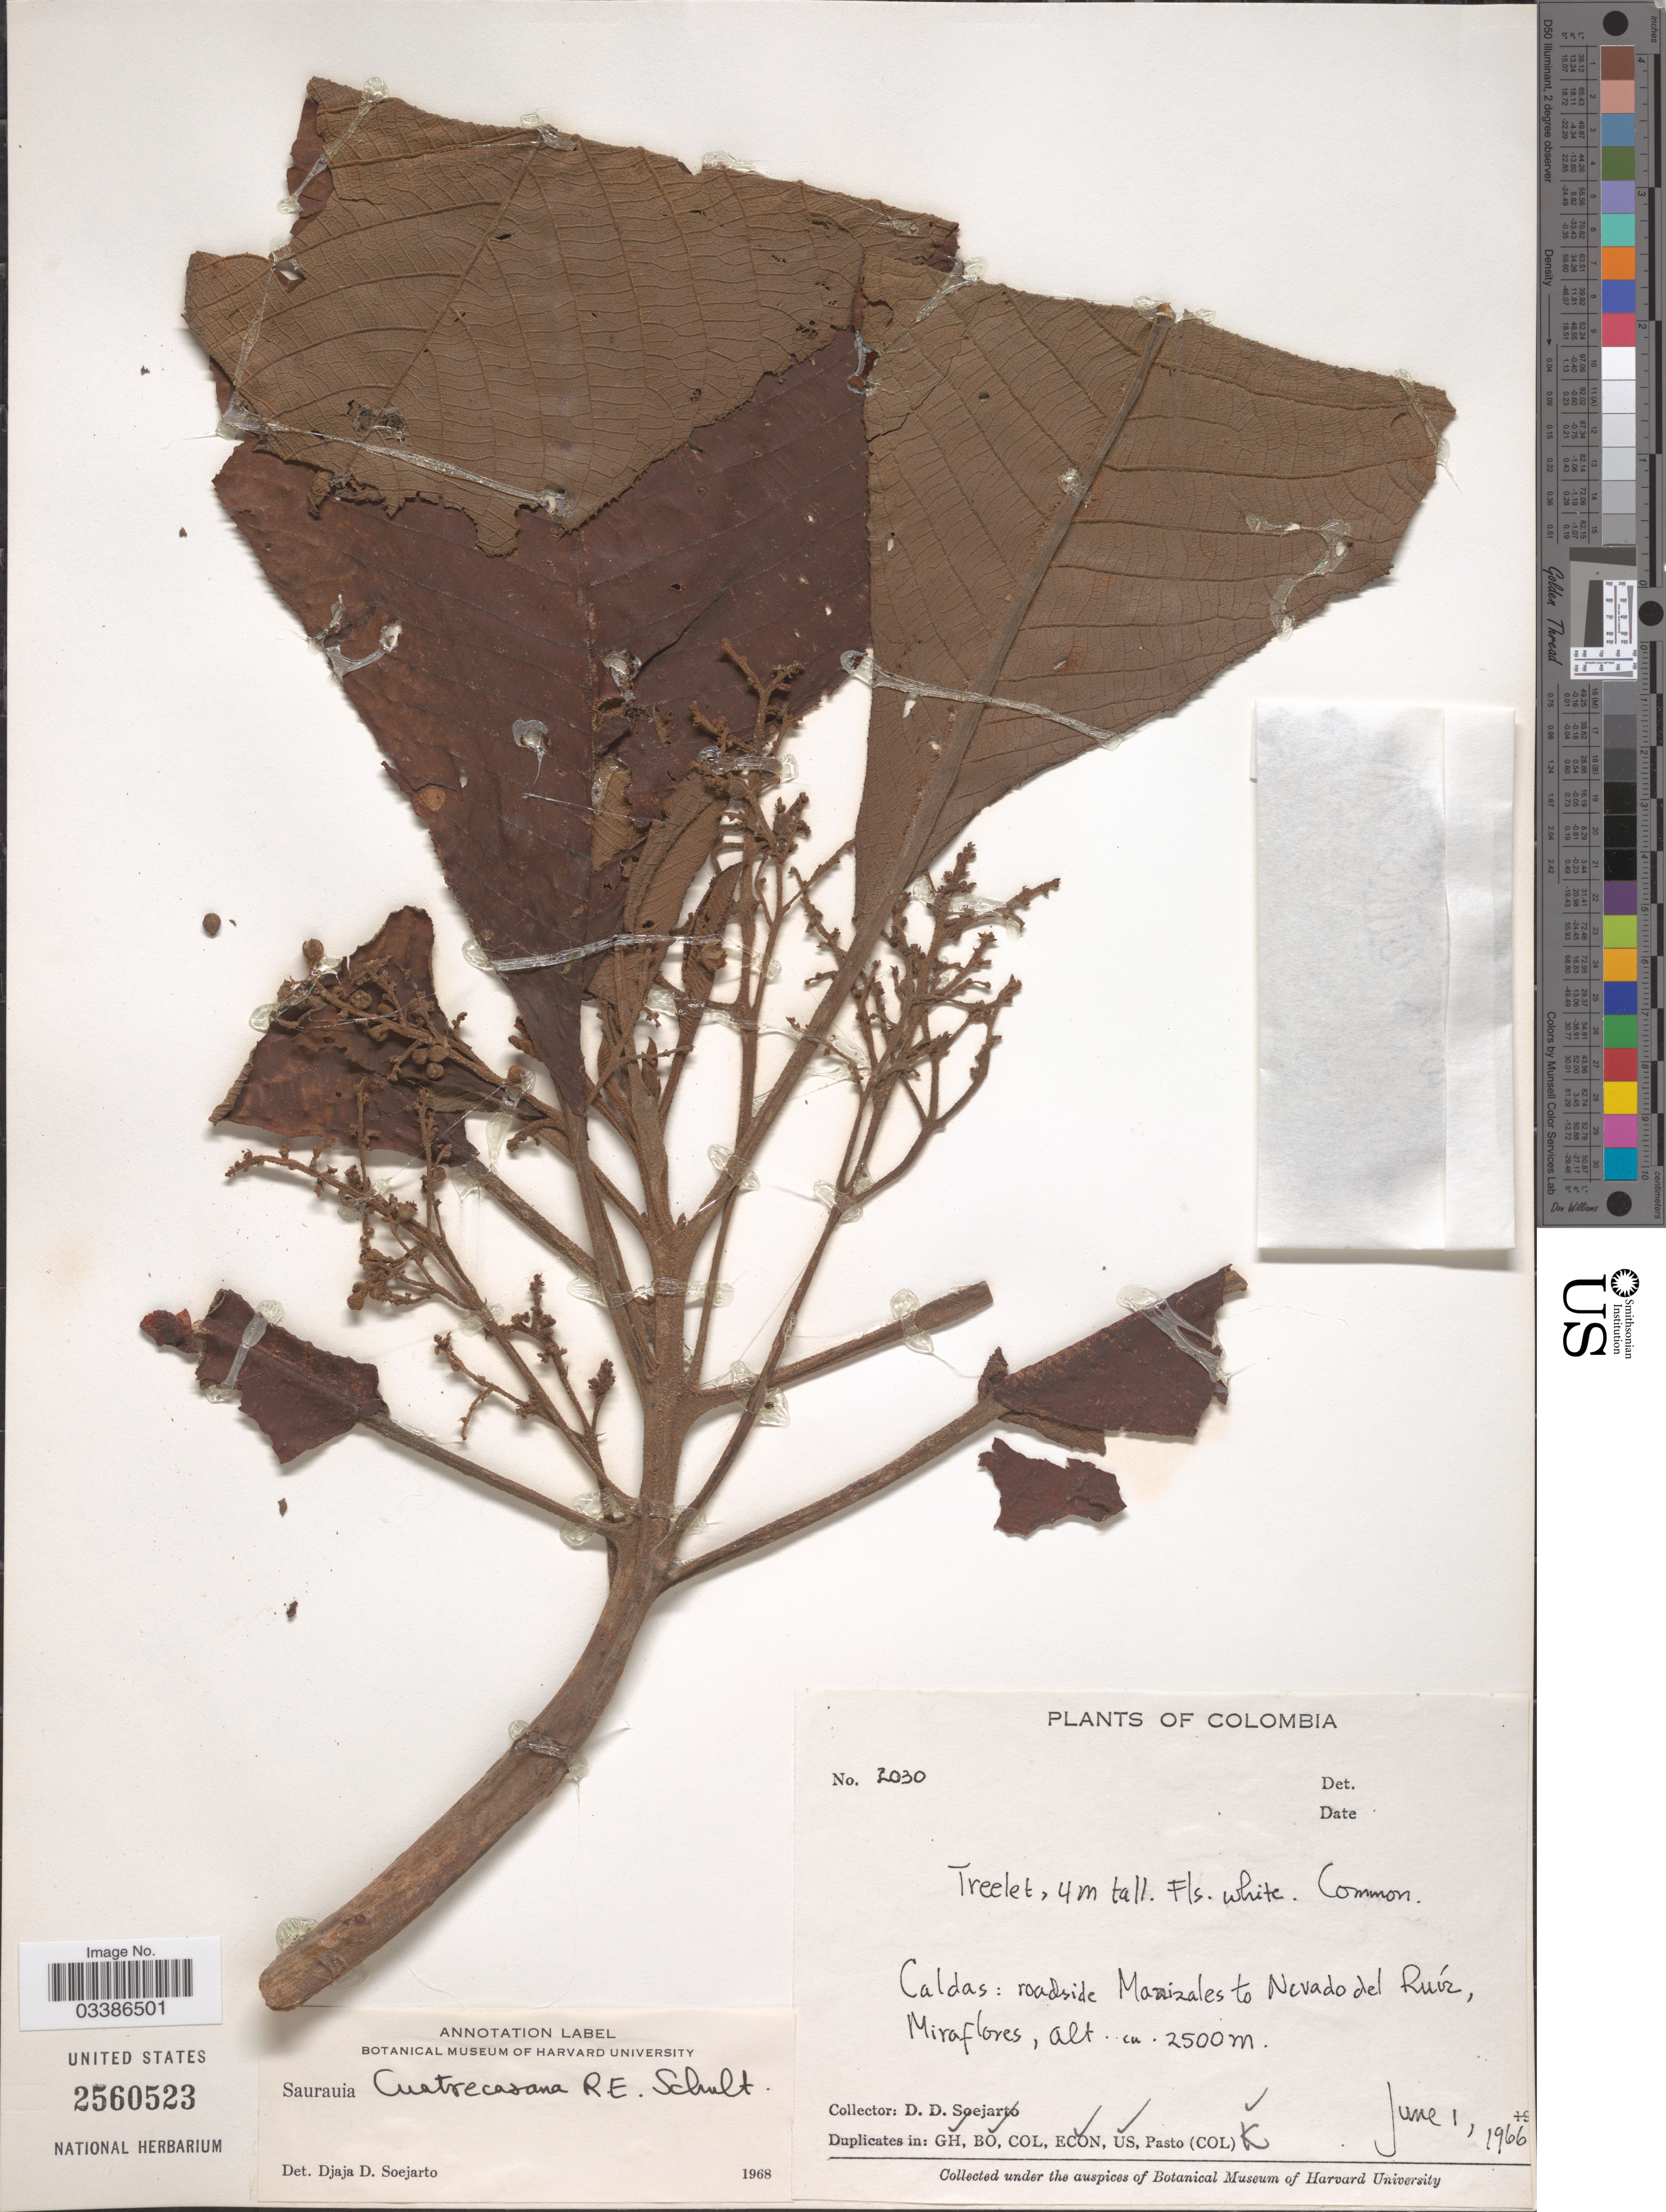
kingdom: Plantae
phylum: Tracheophyta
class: Magnoliopsida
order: Ericales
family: Actinidiaceae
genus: Saurauia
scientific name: Saurauia cuatrecasana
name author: R.E. Schult.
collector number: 2030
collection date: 1966-06-01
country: Colombia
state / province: Caldas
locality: Roadside Manizales to Nevado del Ruíz, Miraflores.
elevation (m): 2500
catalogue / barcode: US 2560523